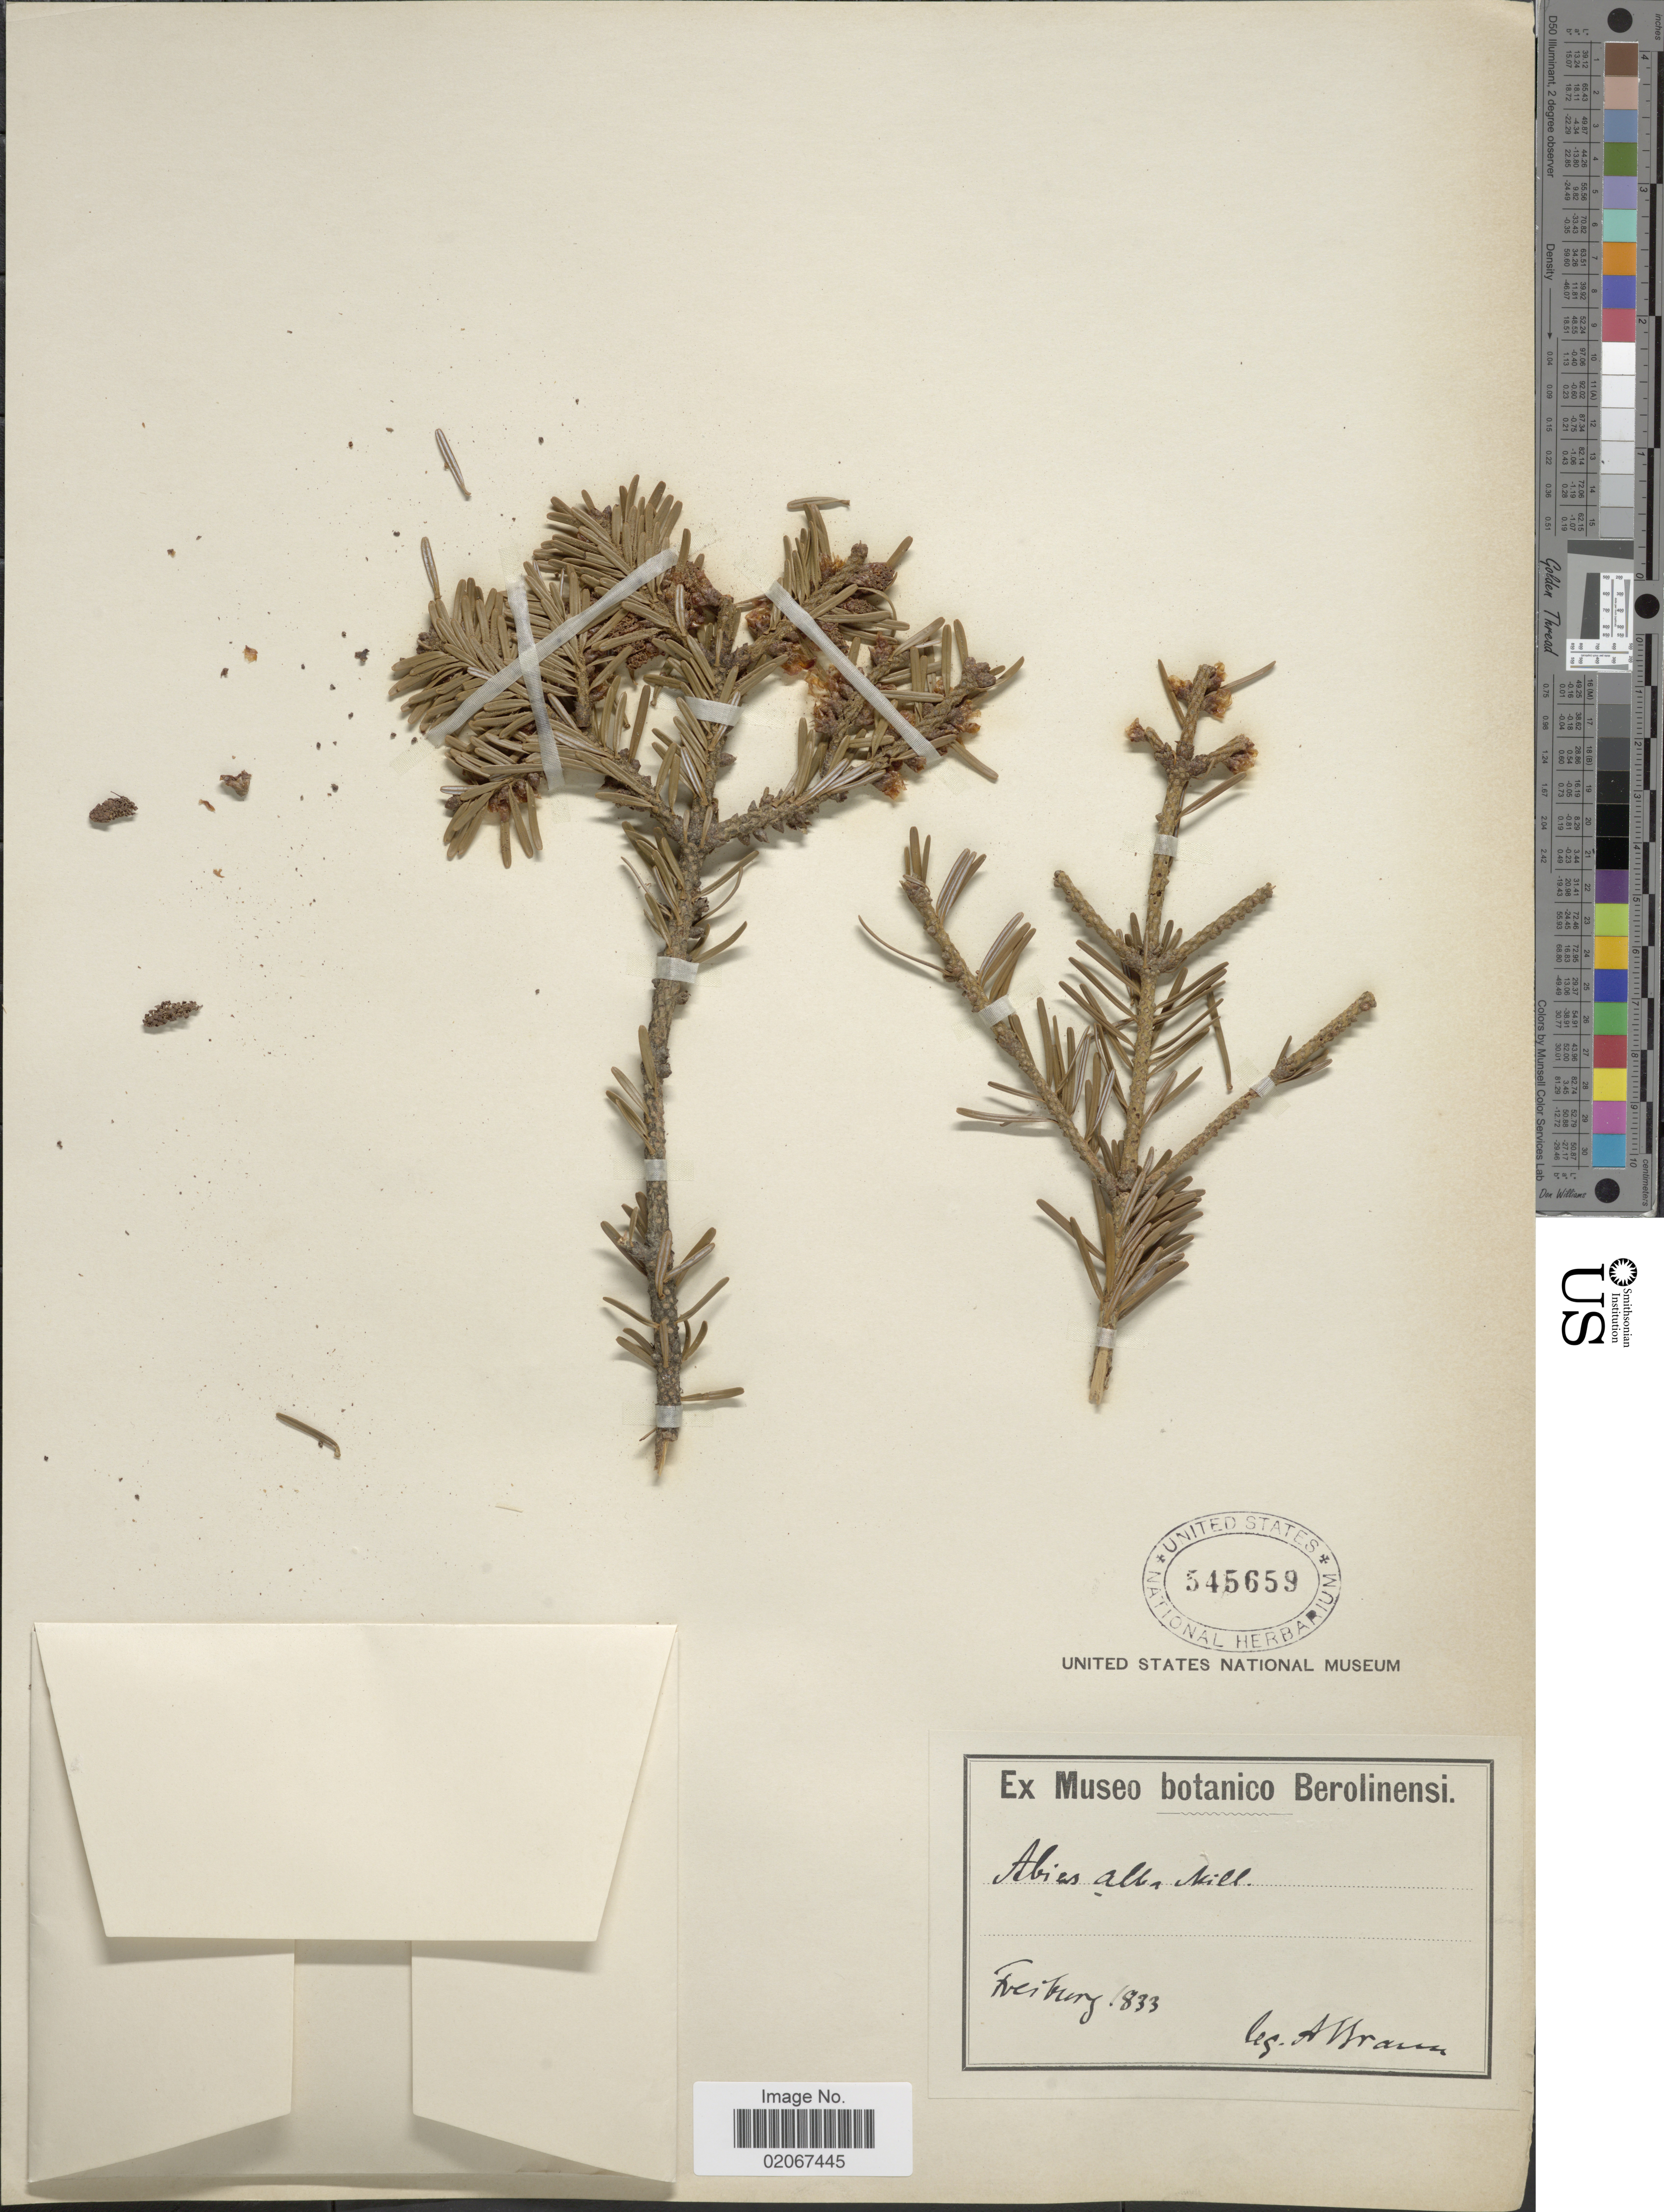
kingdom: Plantae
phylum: Tracheophyta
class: Pinopsida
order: Pinales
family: Pinaceae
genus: Abies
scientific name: Abies alba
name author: Mill.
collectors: A. Braun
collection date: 1833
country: Germany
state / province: Baden-Württemberg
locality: Freiburg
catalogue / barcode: US 545659